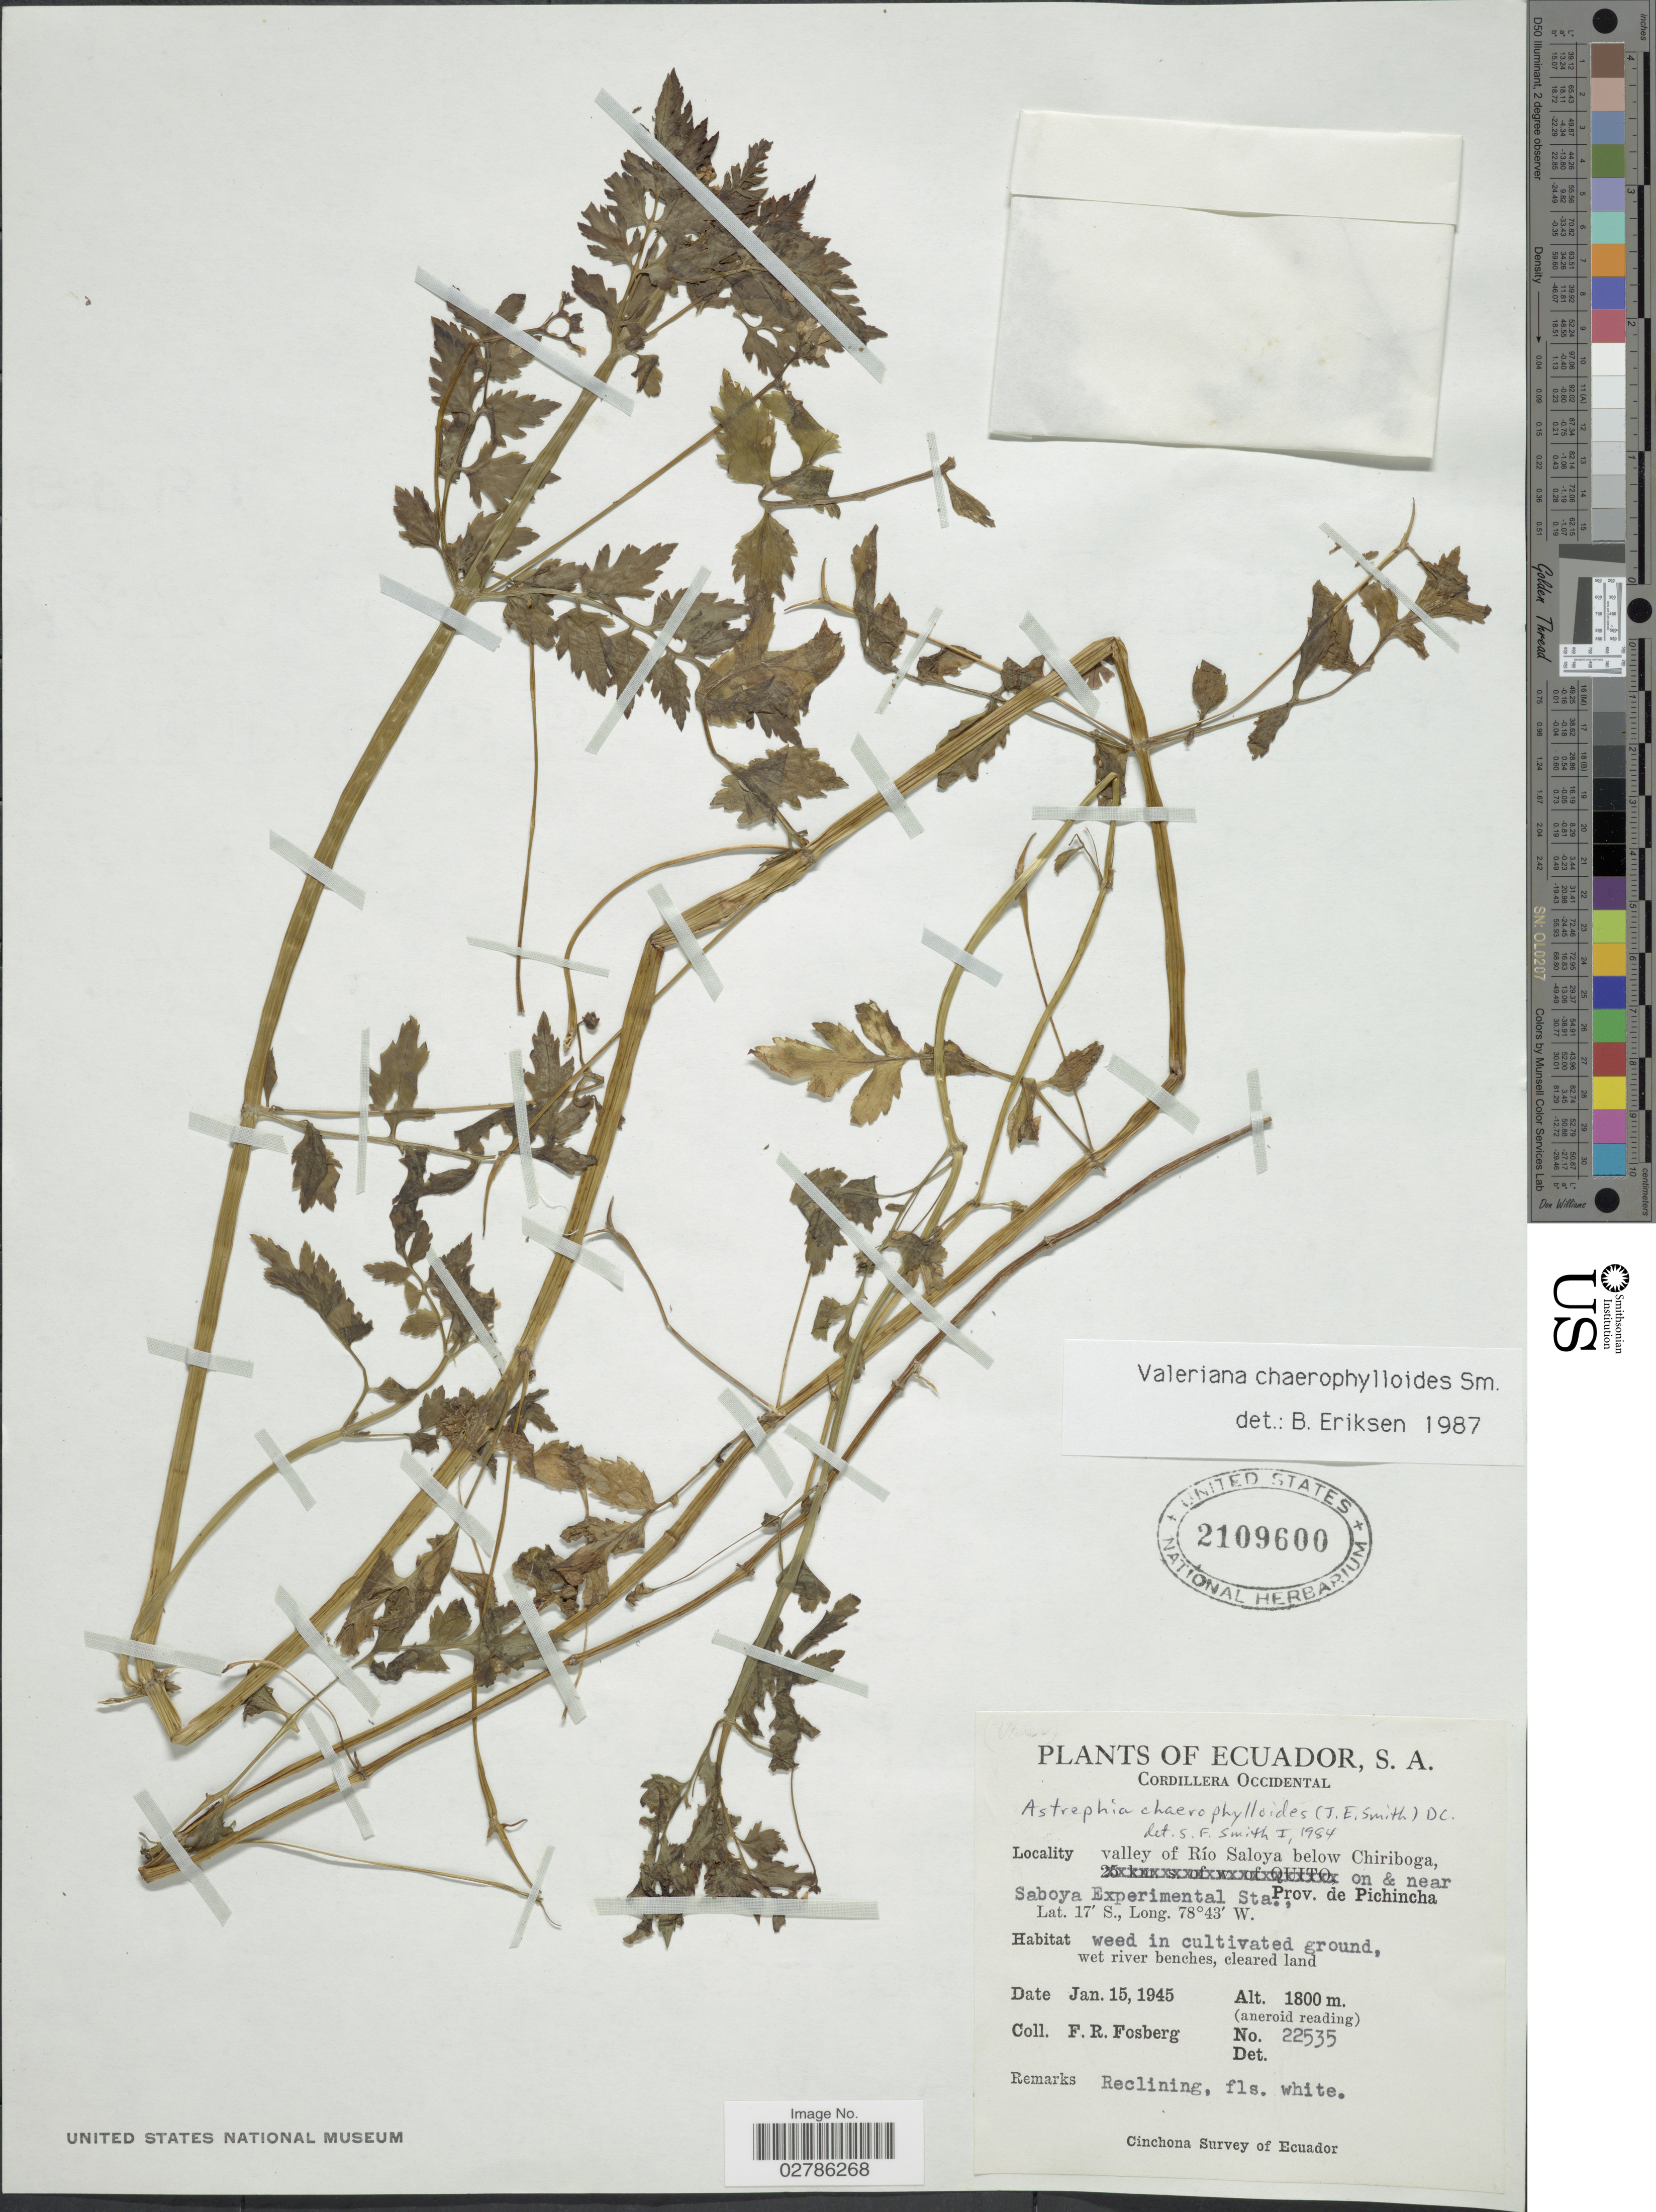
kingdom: Plantae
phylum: Tracheophyta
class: Magnoliopsida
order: Dipsacales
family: Caprifoliaceae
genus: Astrephia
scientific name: Astrephia chaerophylloides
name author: (Sm.) DC.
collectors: F. R. Fosberg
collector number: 22535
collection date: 1945-01-15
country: Ecuador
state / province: Pichincha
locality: Cordillera Occidental. Valley of Río Saloya below Chiriboga, on & near Saboya Experimental Sta.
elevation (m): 1800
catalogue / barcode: US 2109600